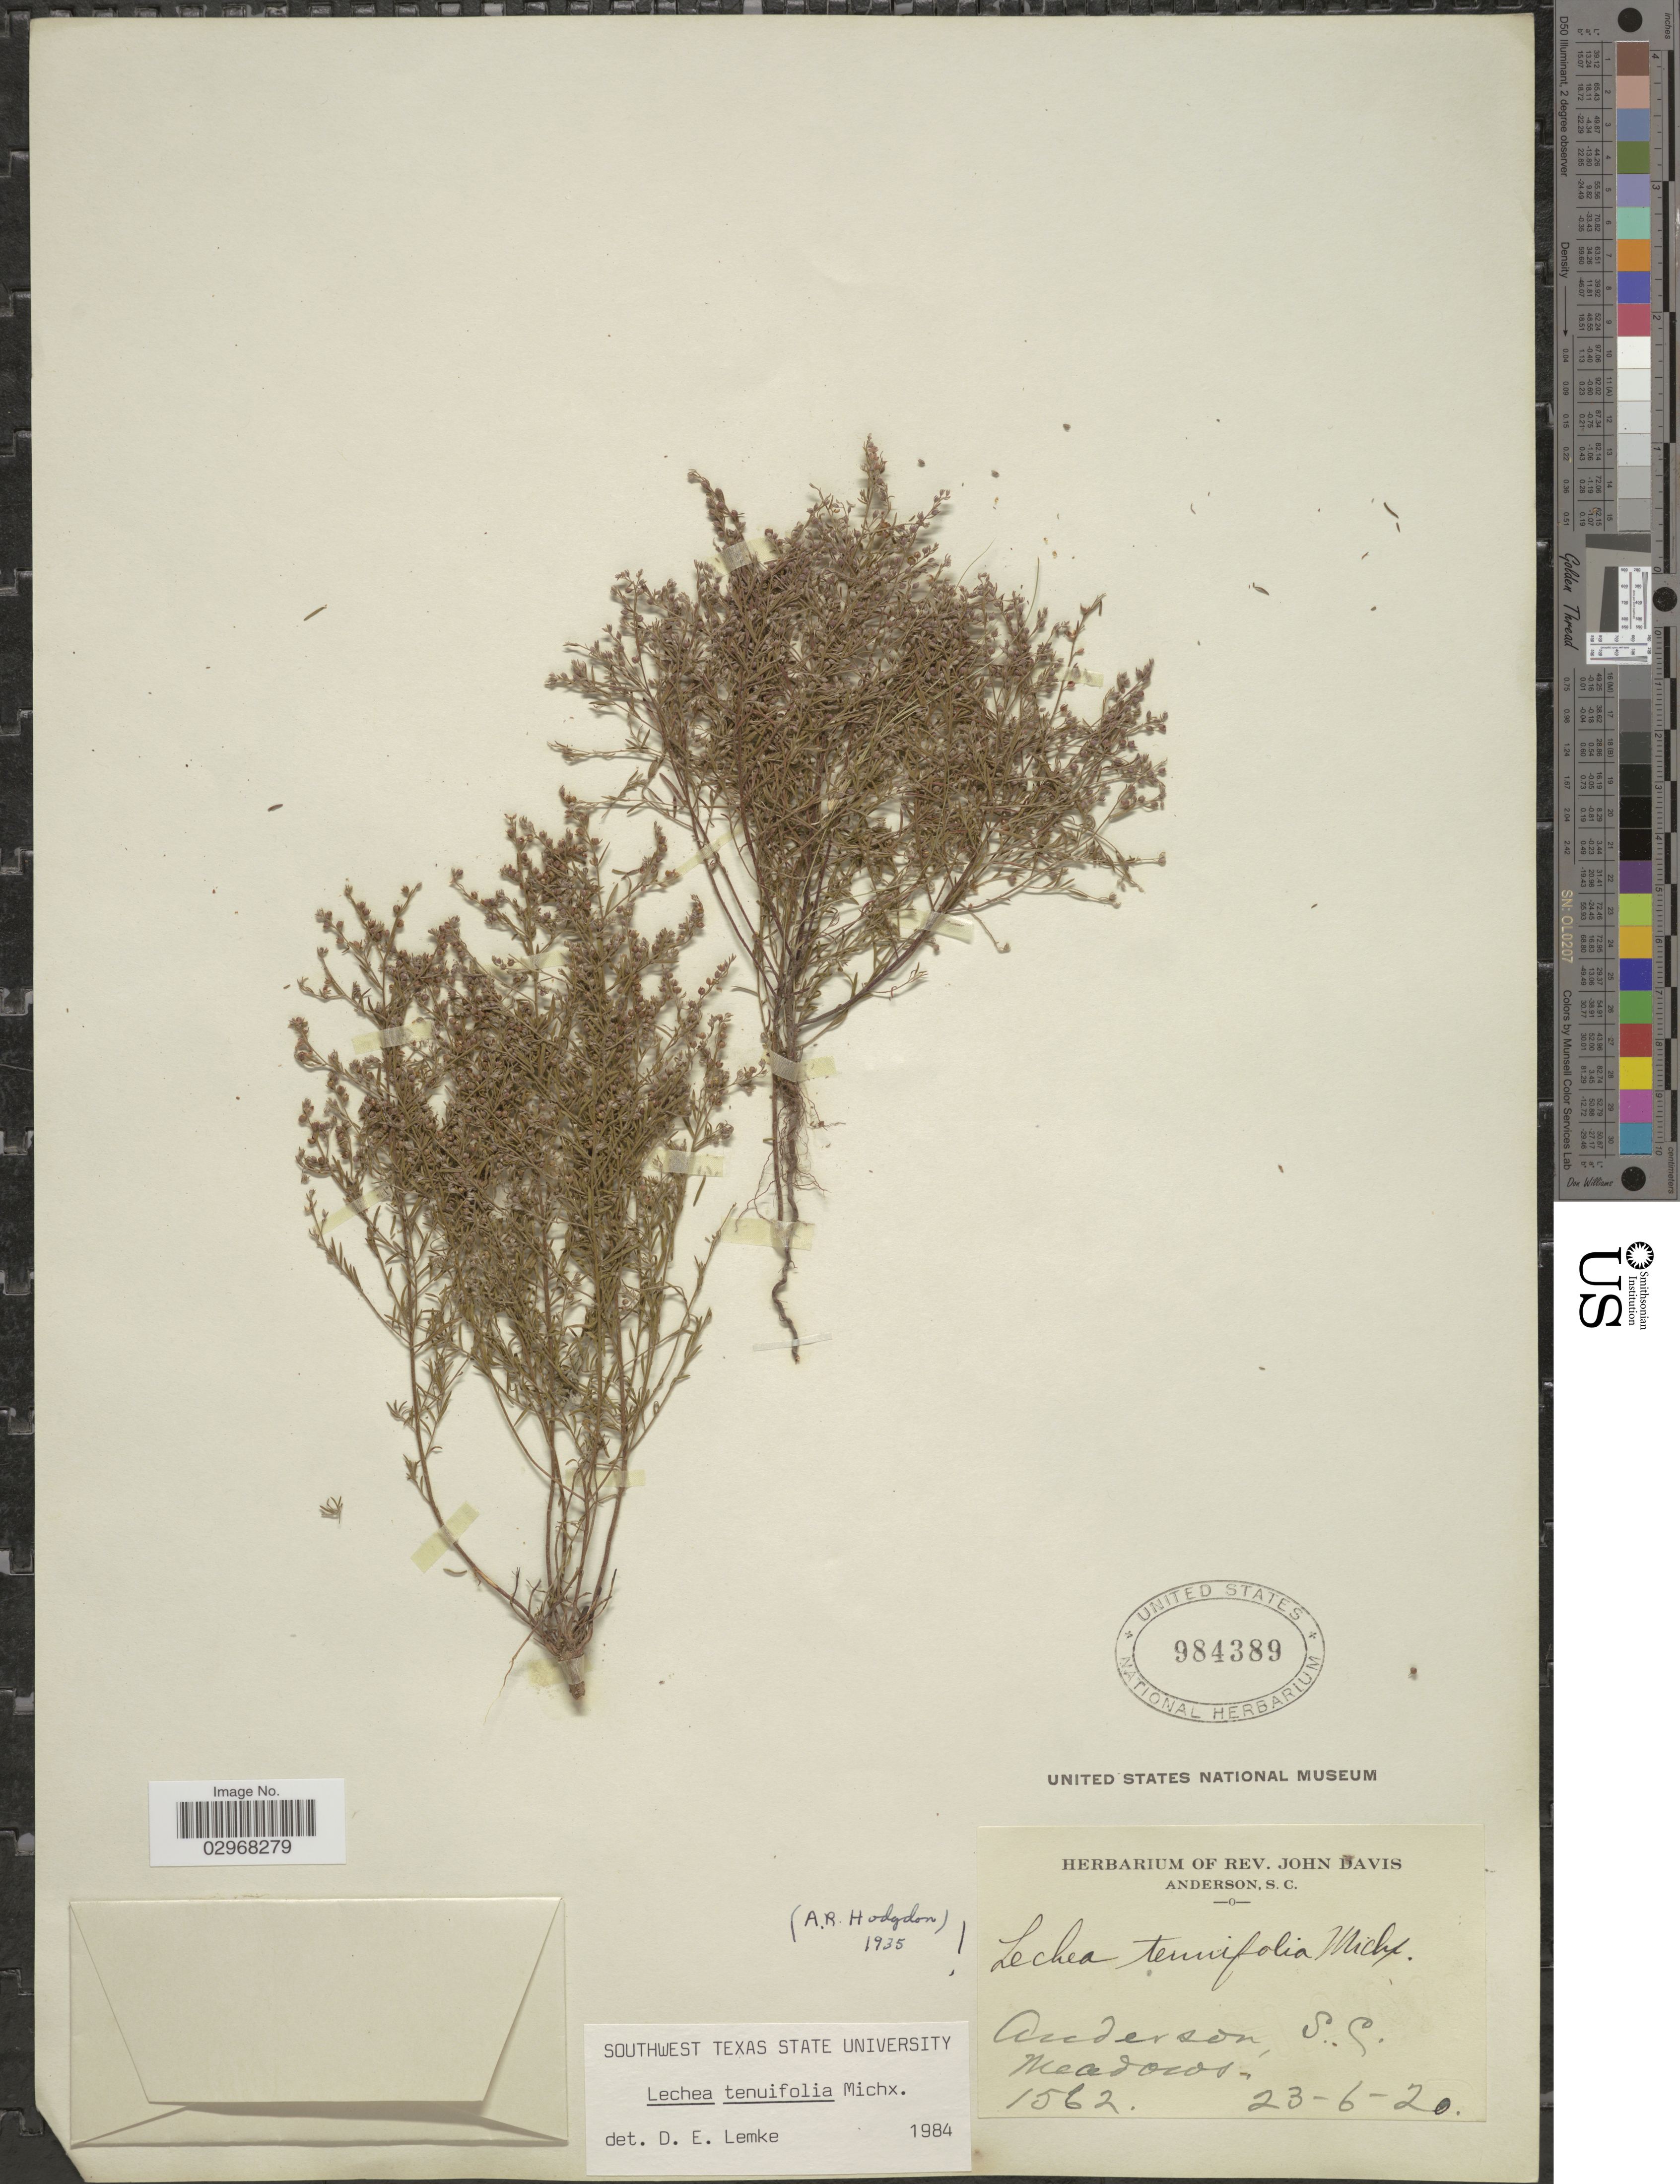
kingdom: Plantae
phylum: Tracheophyta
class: Magnoliopsida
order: Malvales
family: Cistaceae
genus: Lechea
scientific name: Lechea tenuifolia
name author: Michx.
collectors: ex herb. Rev. John Davis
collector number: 1562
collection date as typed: Transcribed d/m/y: 23/6/20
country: United States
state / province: South Carolina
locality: Anderson, Meadows.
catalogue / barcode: US 984389